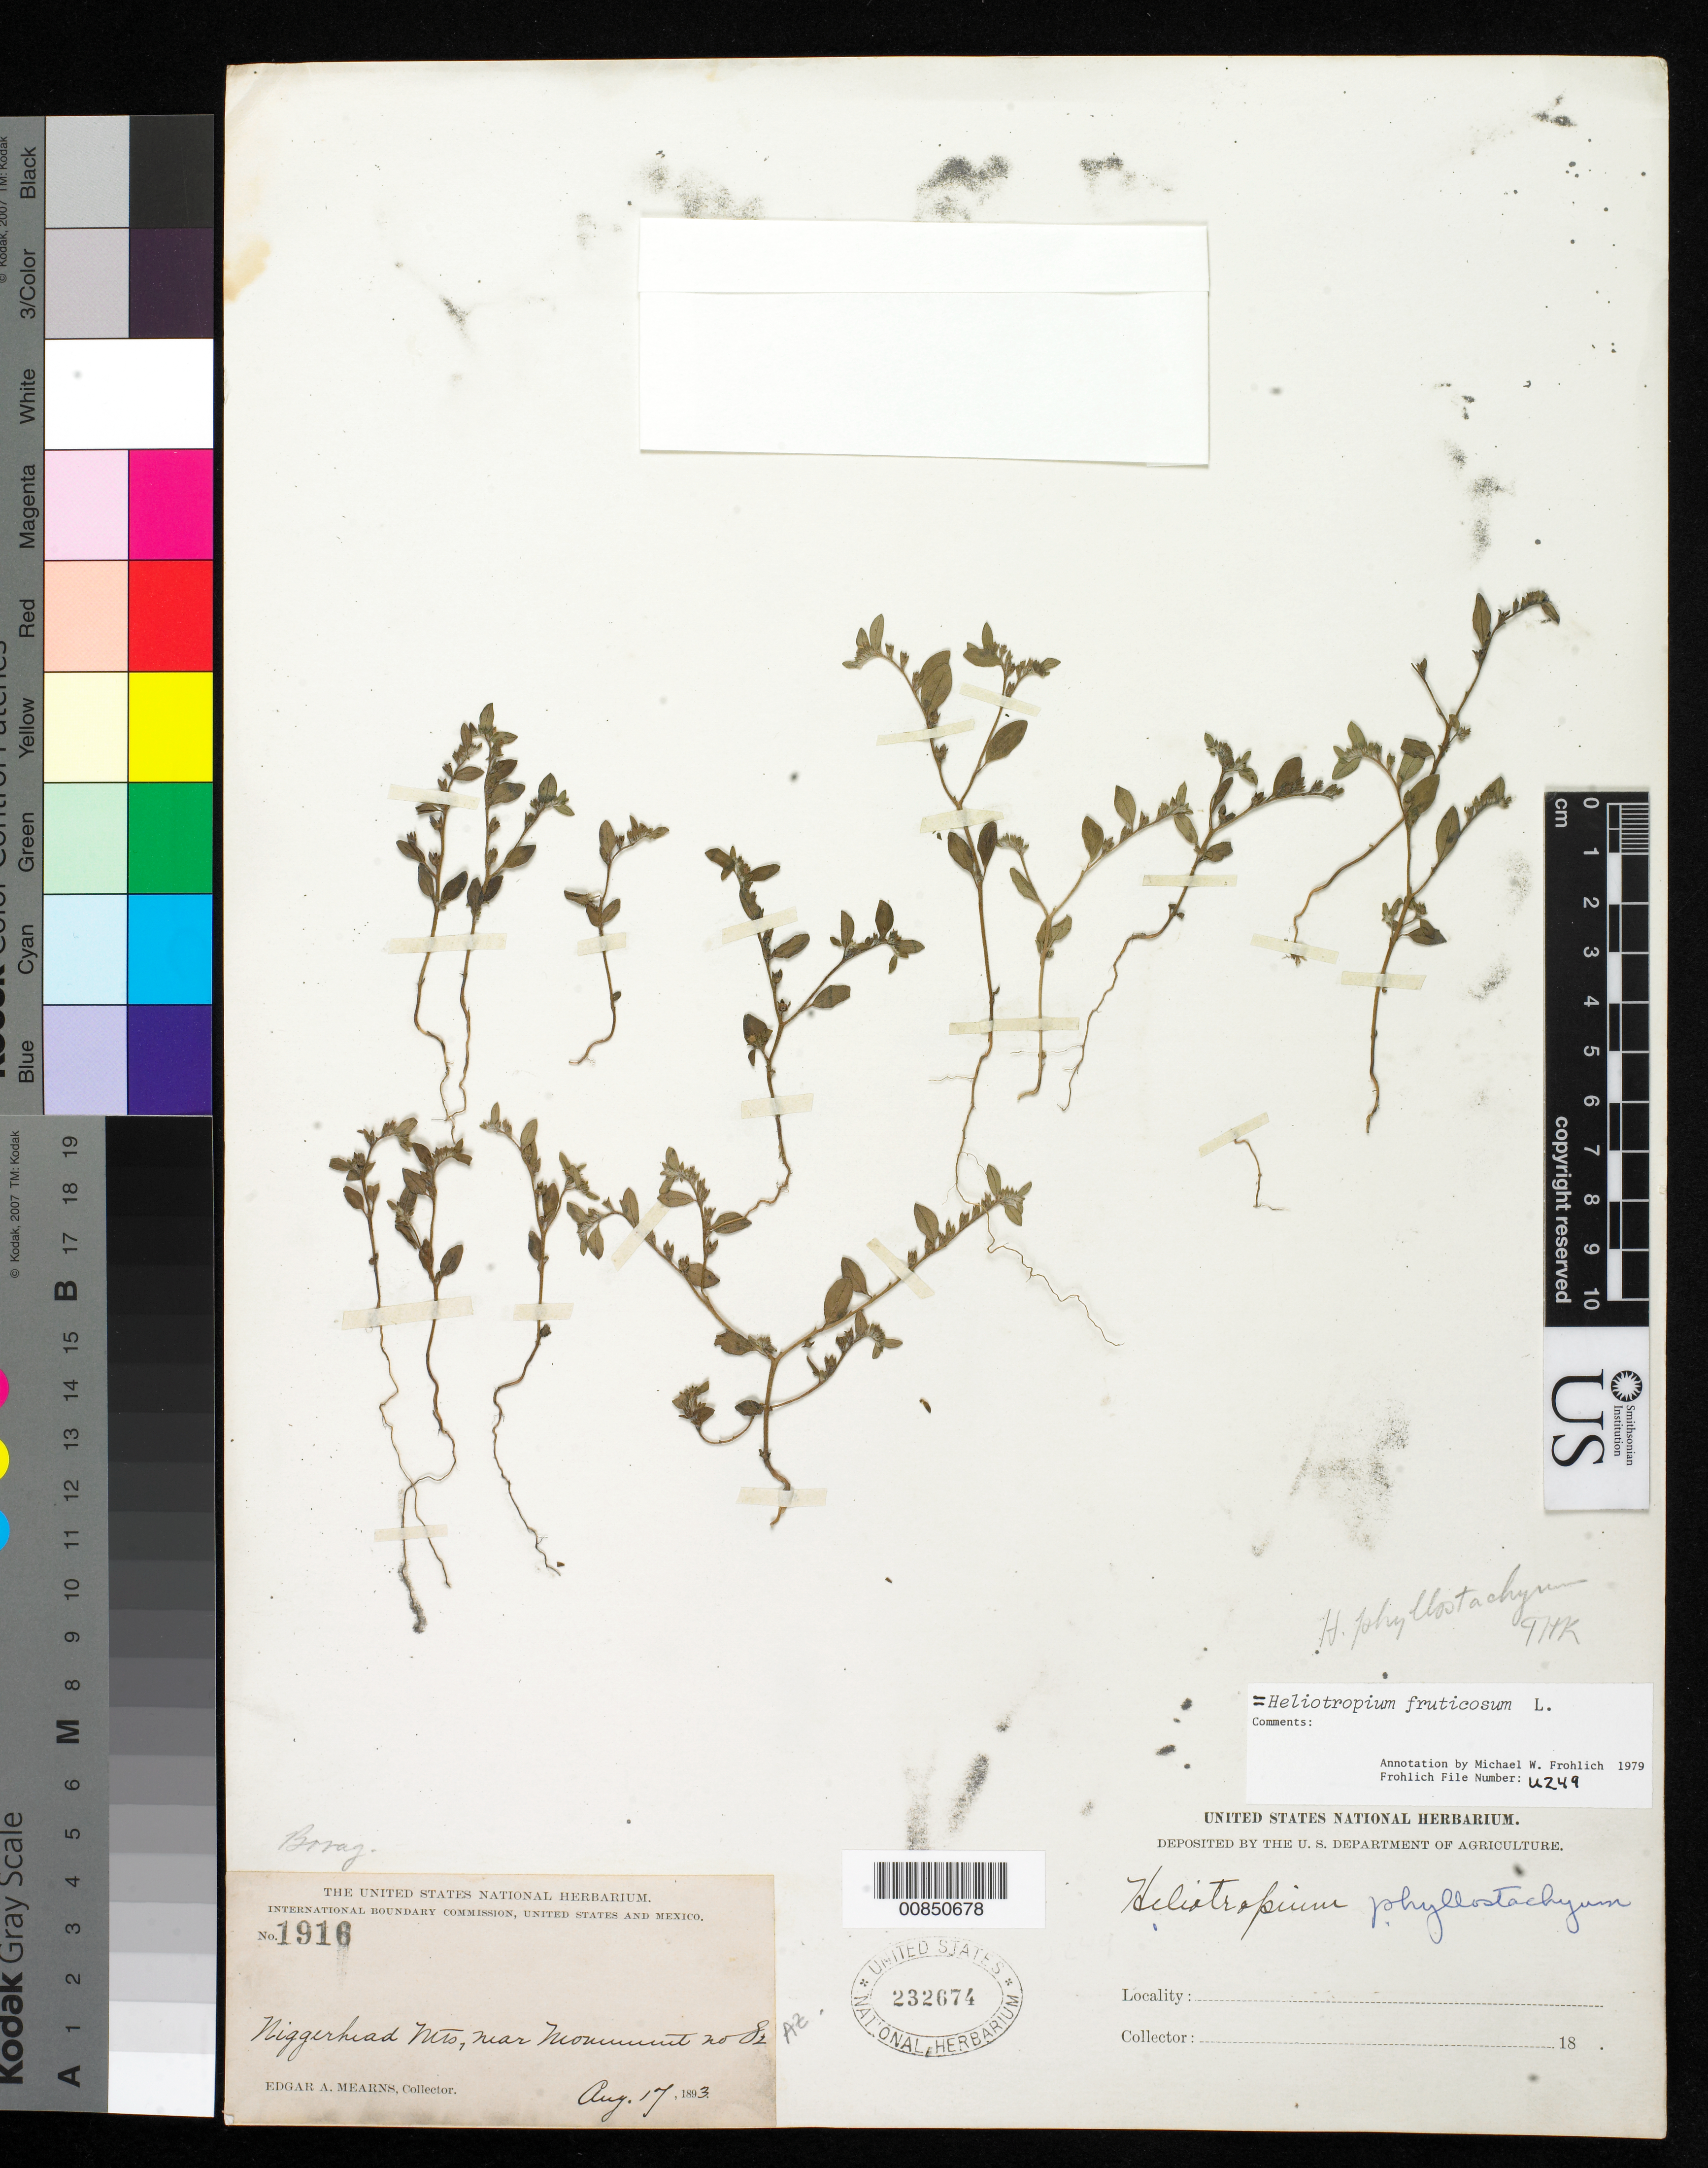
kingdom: Plantae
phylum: Tracheophyta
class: Magnoliopsida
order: Boraginales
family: Heliotropiaceae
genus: Euploca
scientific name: Euploca fruticosa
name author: (L.) J.I.M. Melo & Semir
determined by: Feuillet, C.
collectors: E. A. Mearns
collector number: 1916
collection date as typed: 17 Aug 1893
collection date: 1893-08-17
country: United States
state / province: Arizona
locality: Niggerhead Mts., near monument no. 82.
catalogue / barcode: US 232674